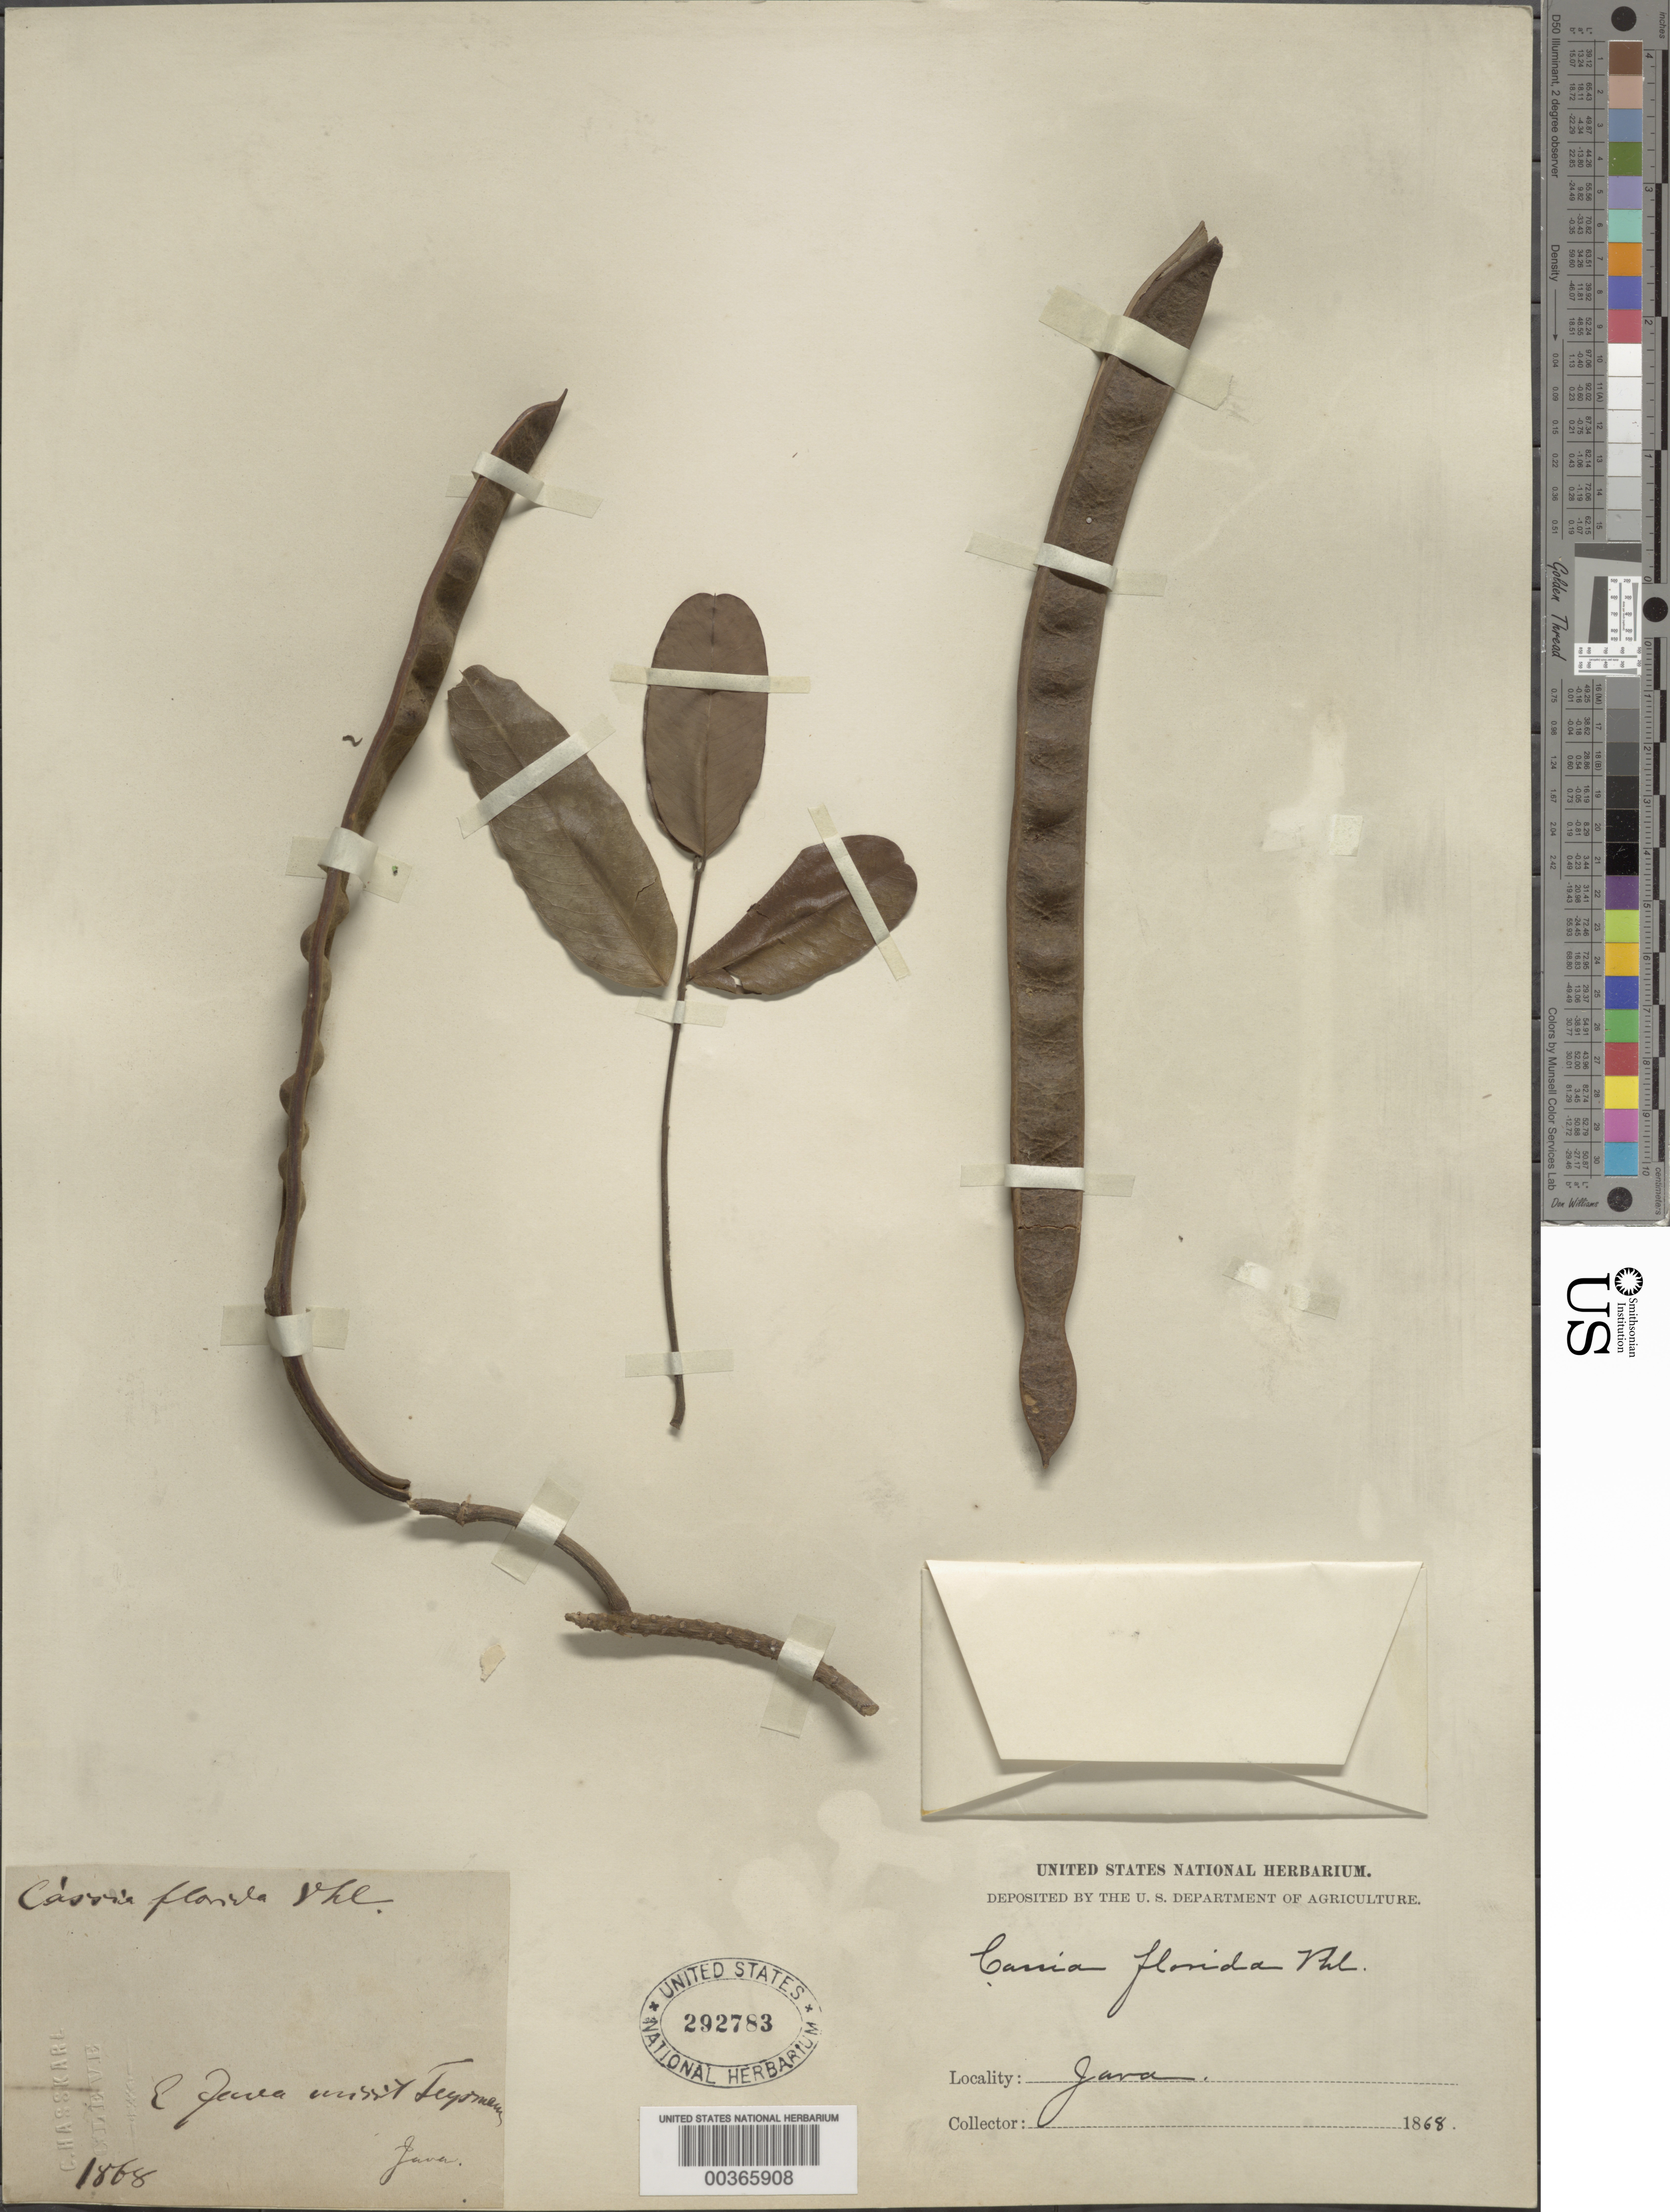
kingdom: Plantae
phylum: Tracheophyta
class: Magnoliopsida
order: Fabales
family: Fabaceae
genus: Senna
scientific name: Senna siamea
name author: (Lam.) H.S. Irwin & Barneby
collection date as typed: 1868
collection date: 1868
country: Indonesia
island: Java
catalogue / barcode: US 292783